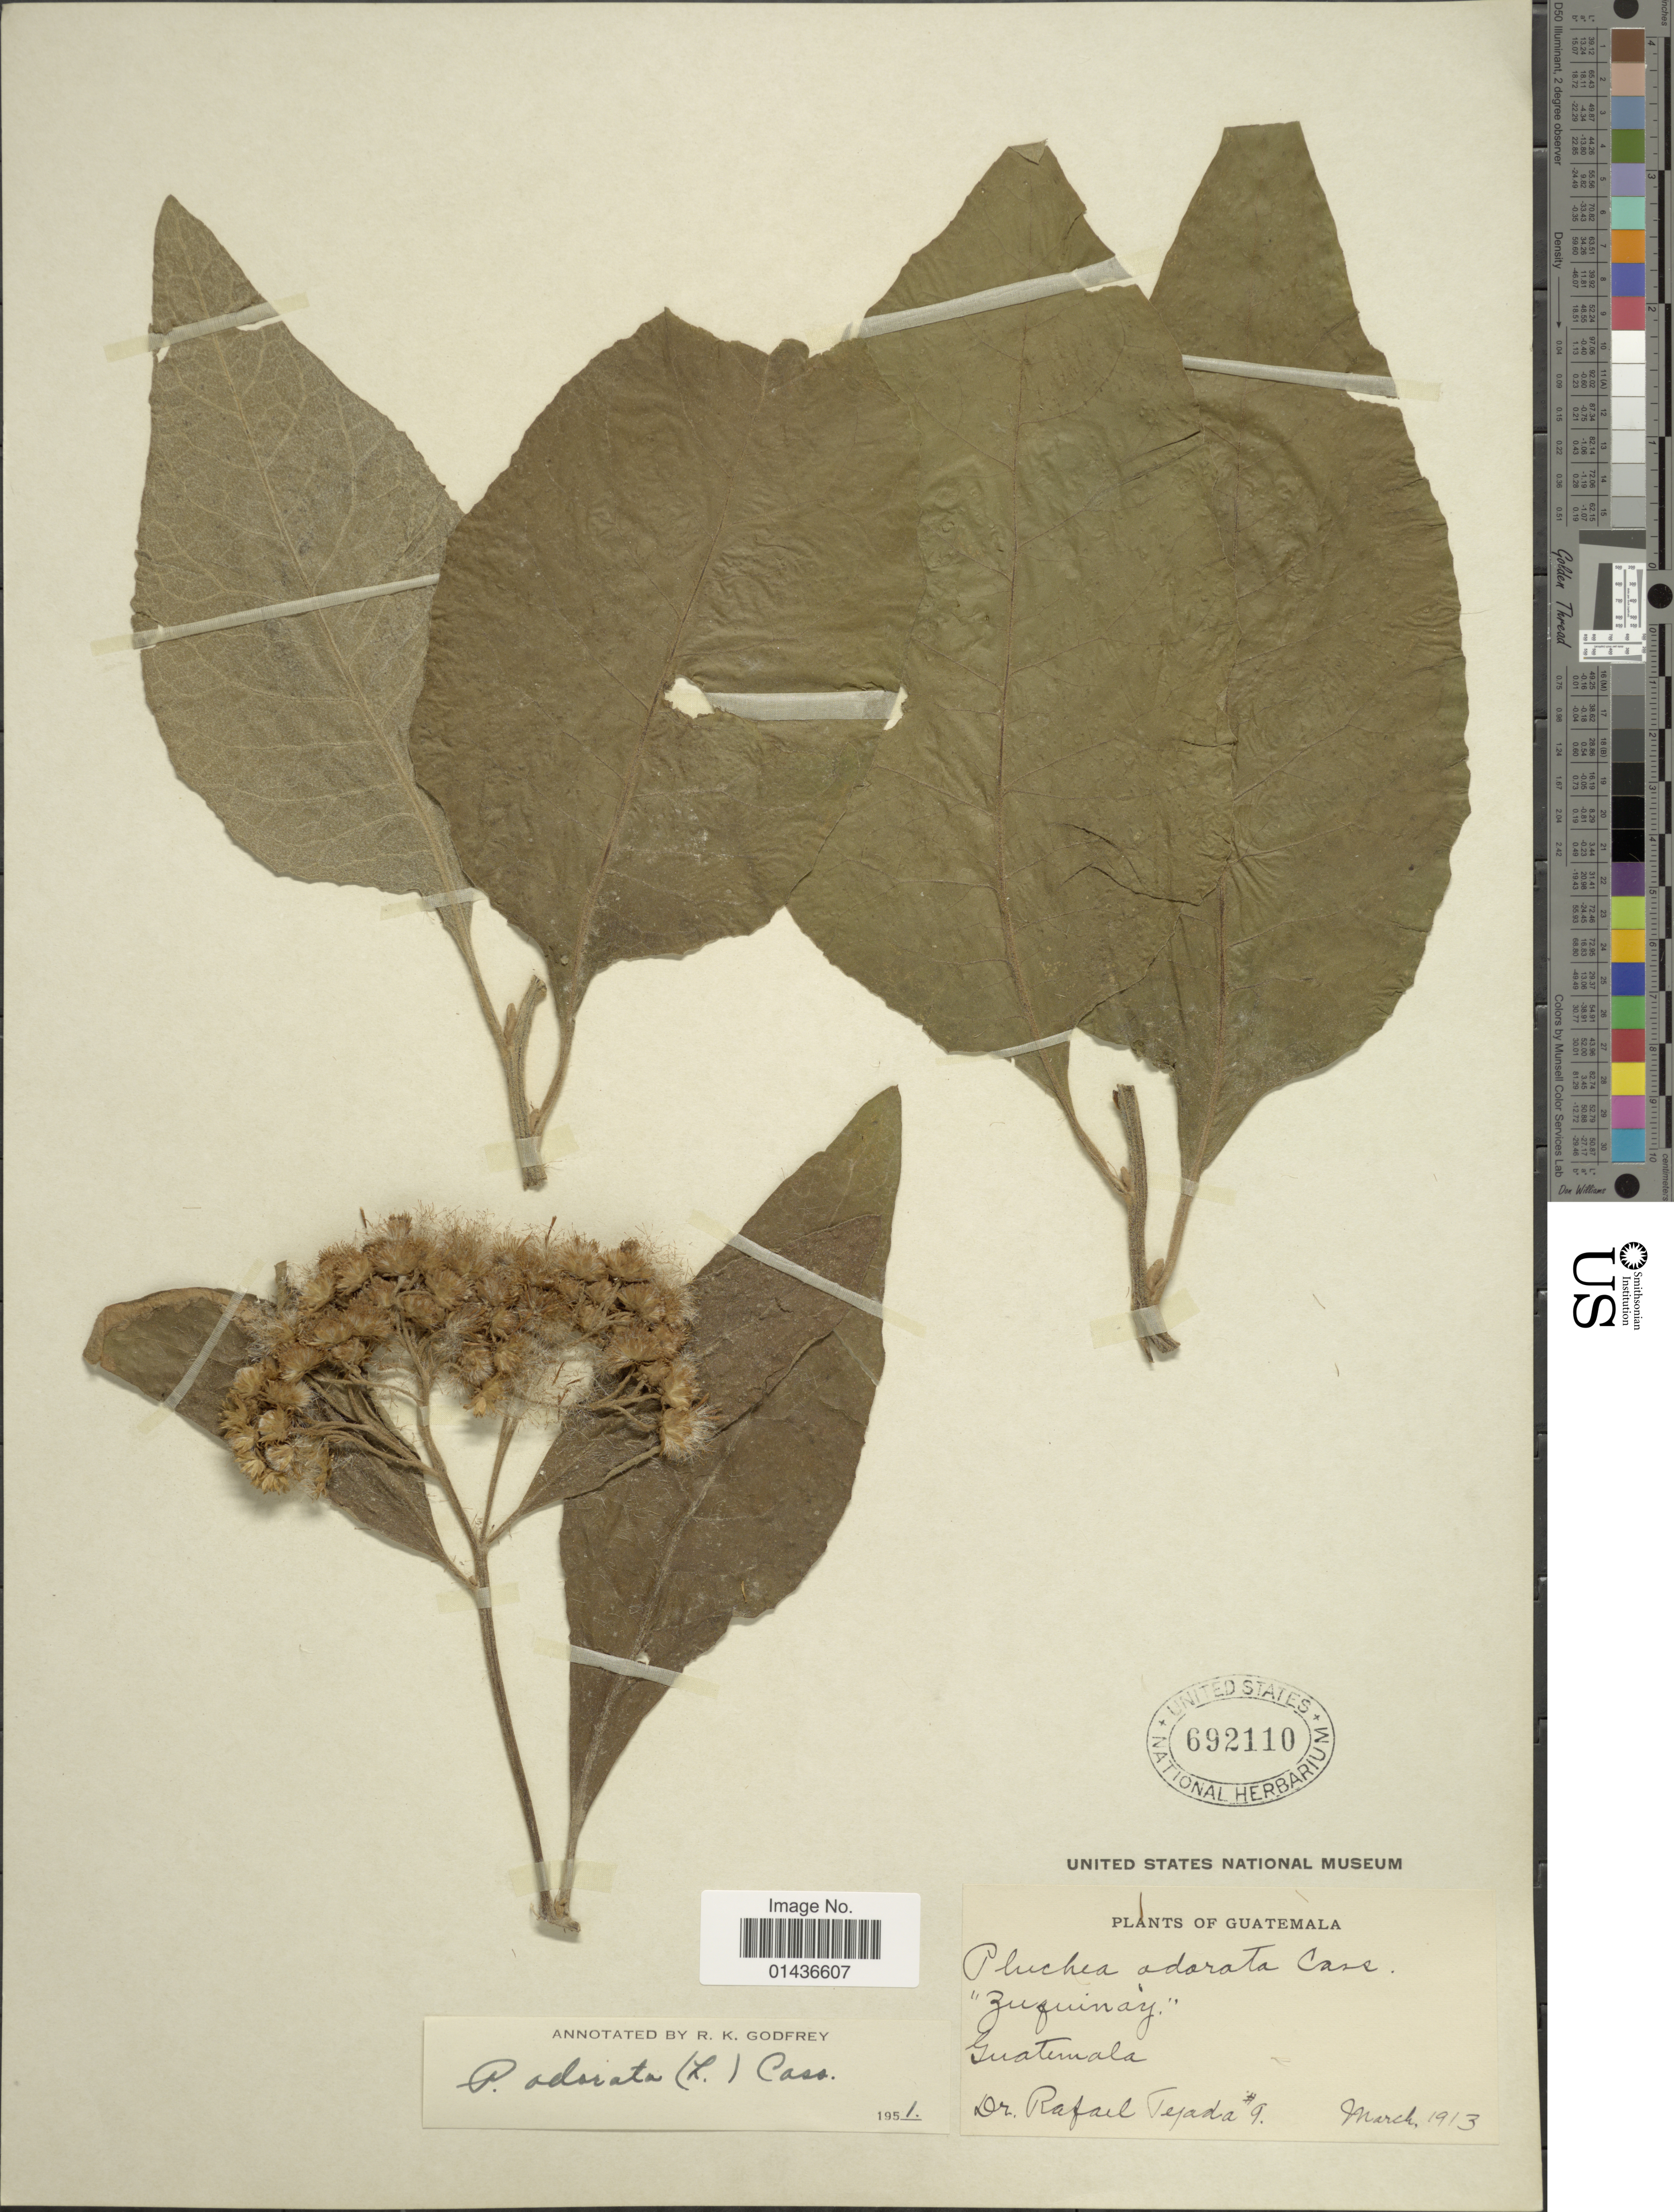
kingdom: Plantae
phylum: Tracheophyta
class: Magnoliopsida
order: Asterales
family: Asteraceae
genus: Pluchea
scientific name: Pluchea carolinensis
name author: (Jacq.) D. Don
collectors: R. Tejada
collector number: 9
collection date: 1913-03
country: Guatemala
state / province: Guatemala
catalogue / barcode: US 692110